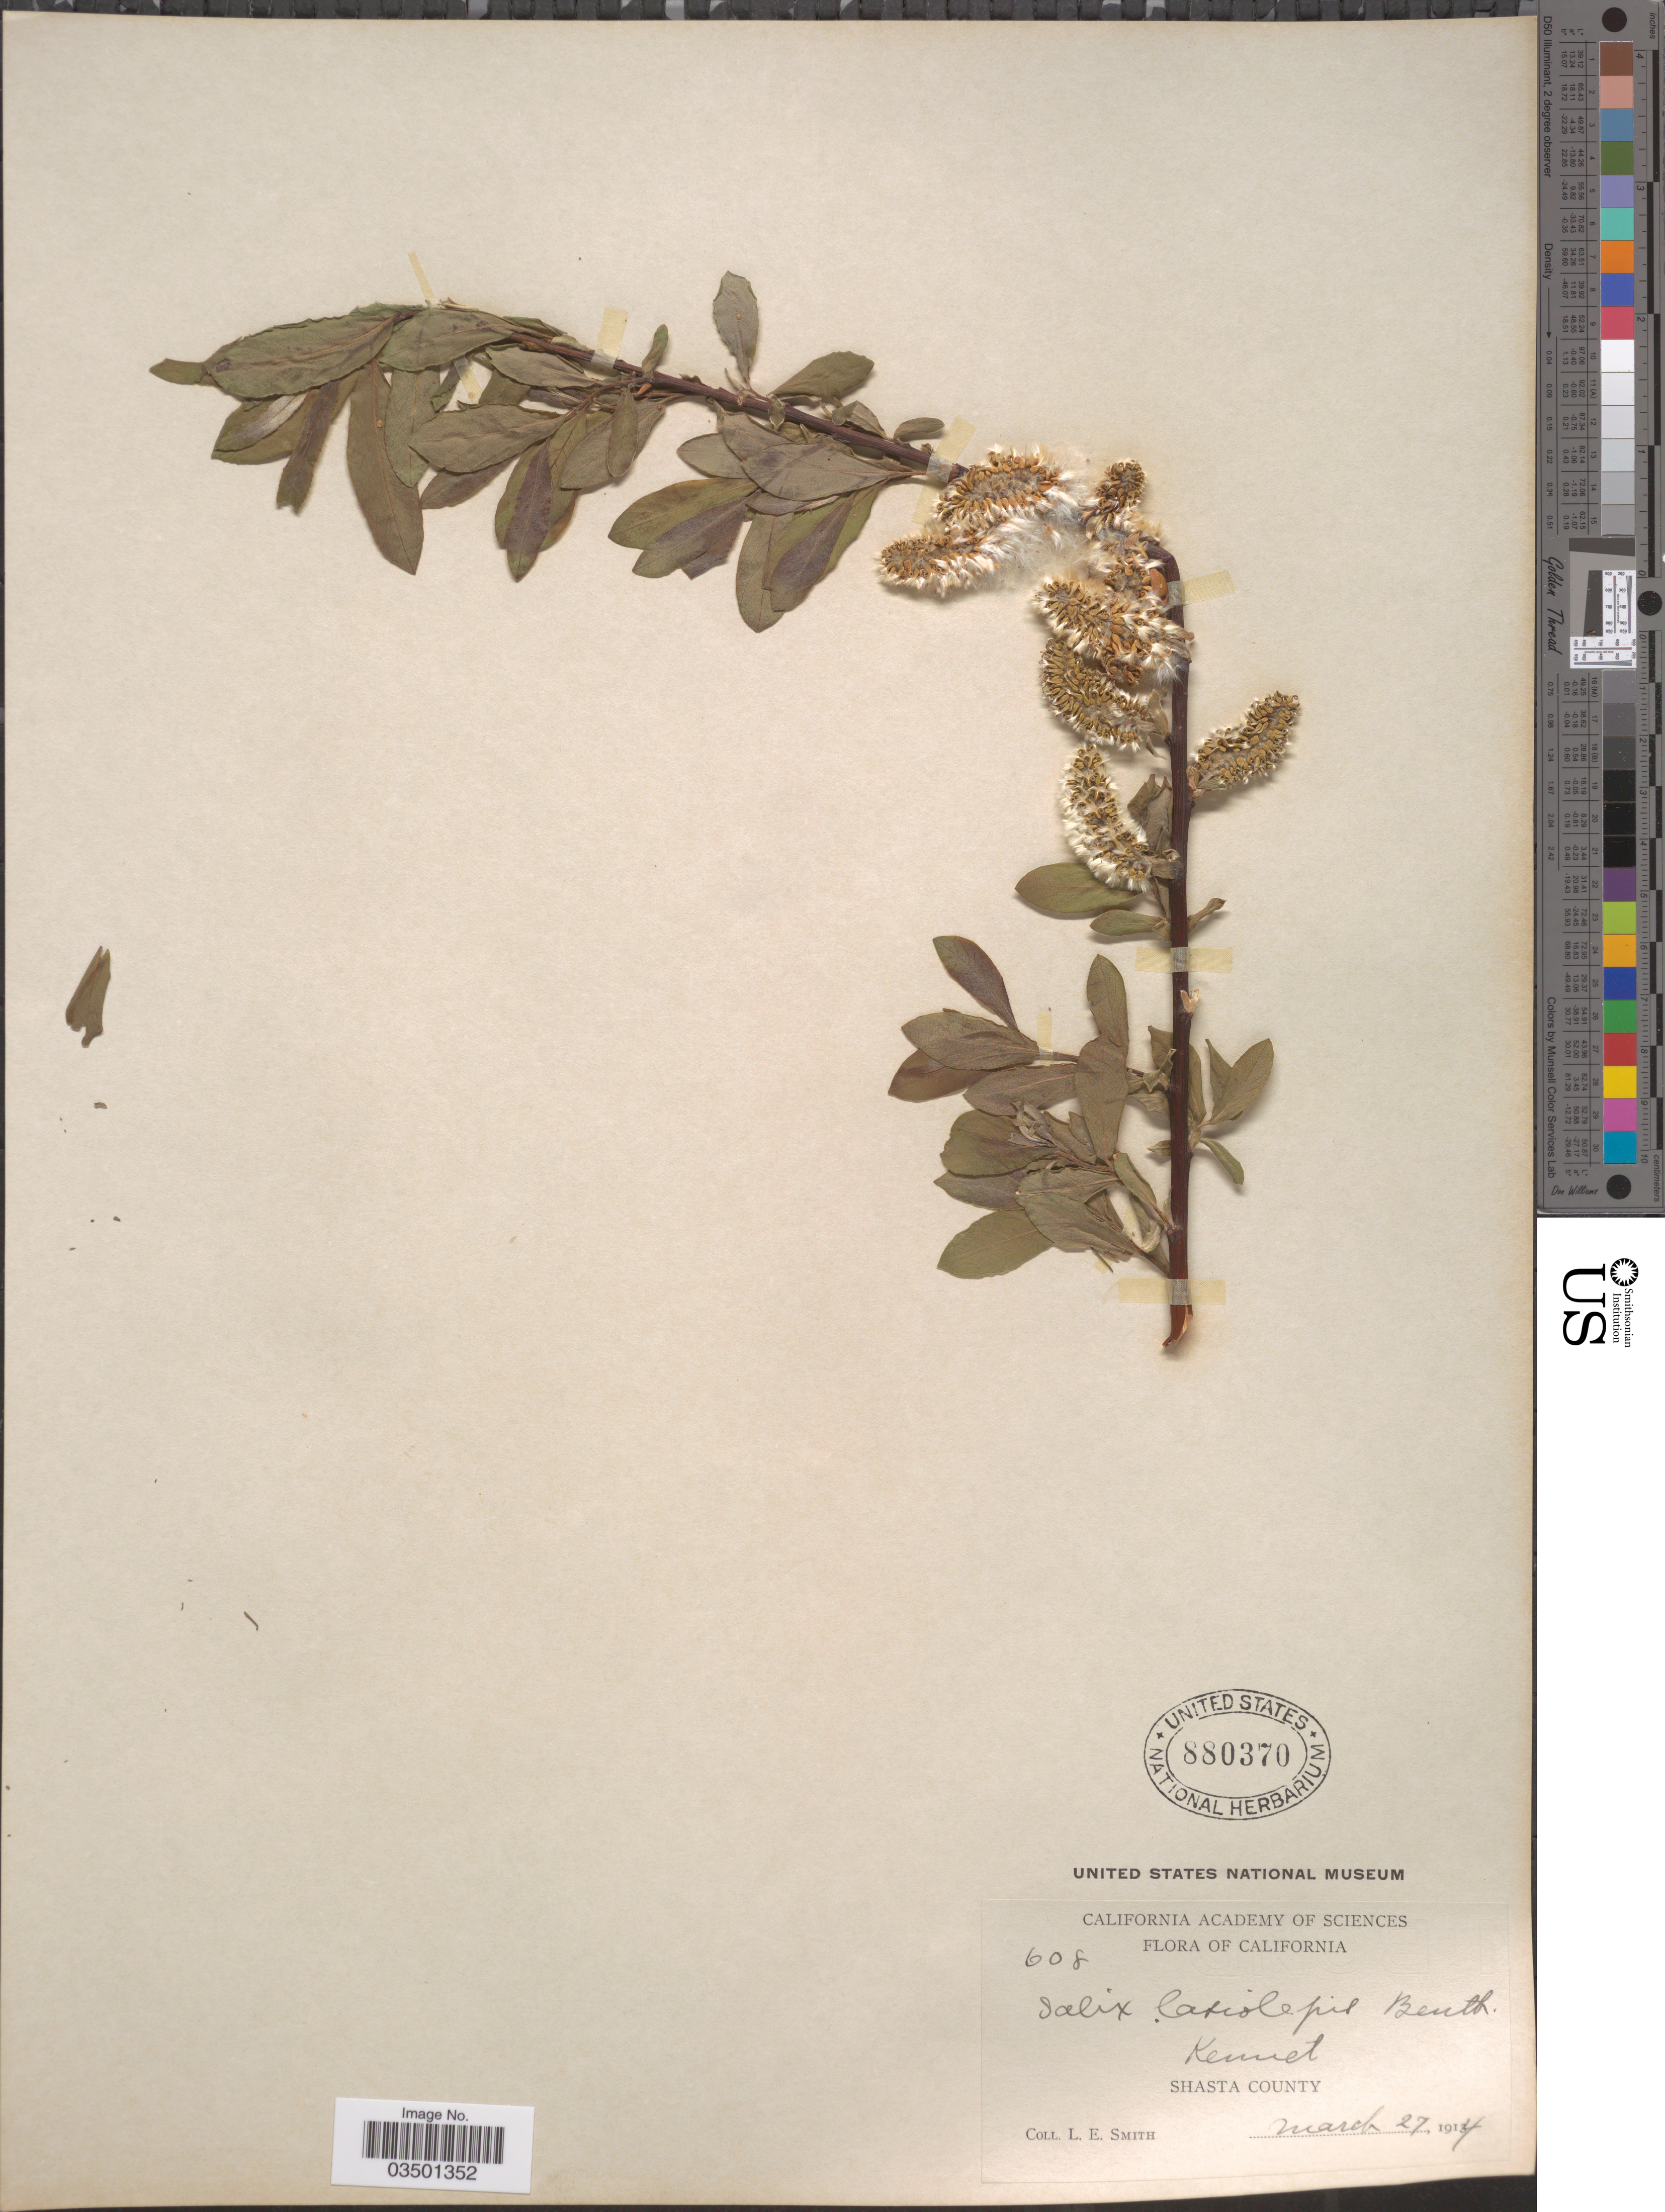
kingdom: Plantae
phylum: Tracheophyta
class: Magnoliopsida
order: Malpighiales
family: Salicaceae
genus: Salix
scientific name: Salix lasiolepis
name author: Benth.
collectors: L. E. Smith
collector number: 608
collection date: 1914-03-27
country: United States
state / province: California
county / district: Shasta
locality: Kennet. Shasta County.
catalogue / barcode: US 880370